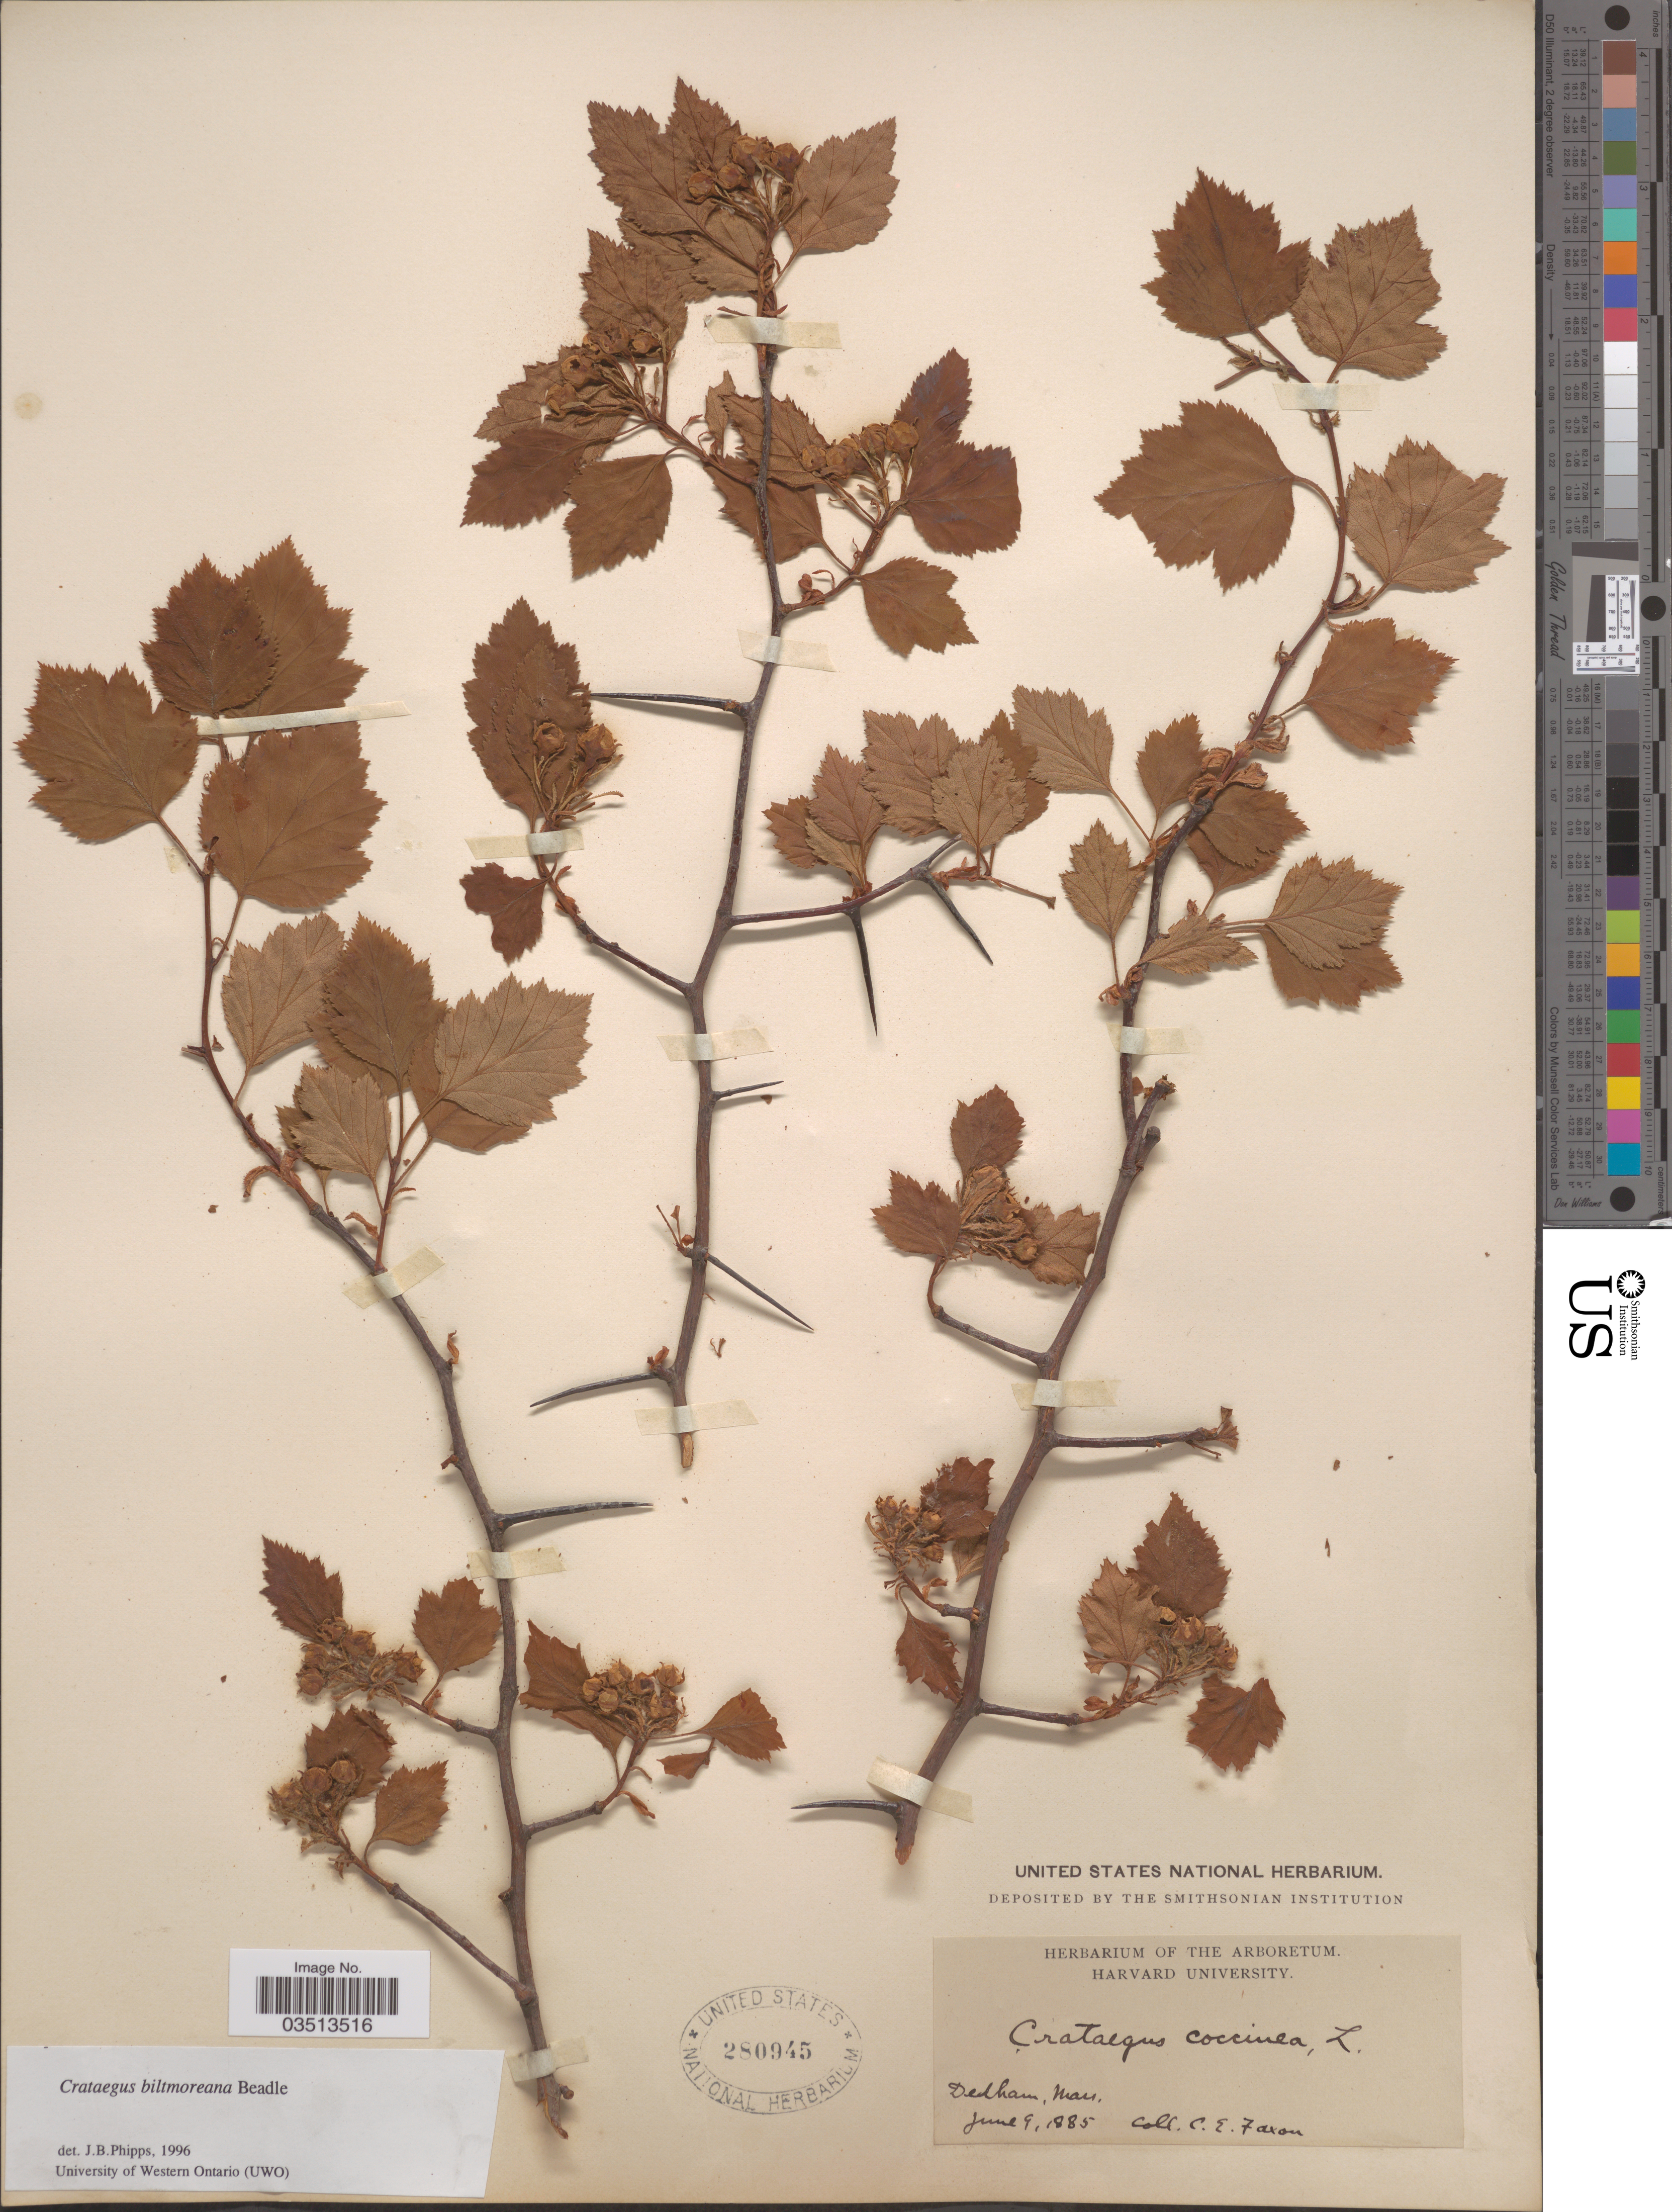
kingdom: Plantae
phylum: Tracheophyta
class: Magnoliopsida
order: Rosales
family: Rosaceae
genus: Crataegus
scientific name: Crataegus biltmoreana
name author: Beadle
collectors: C. Faxon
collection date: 1885-06-09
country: United States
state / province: Massachusetts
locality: Dedham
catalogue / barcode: US 280945